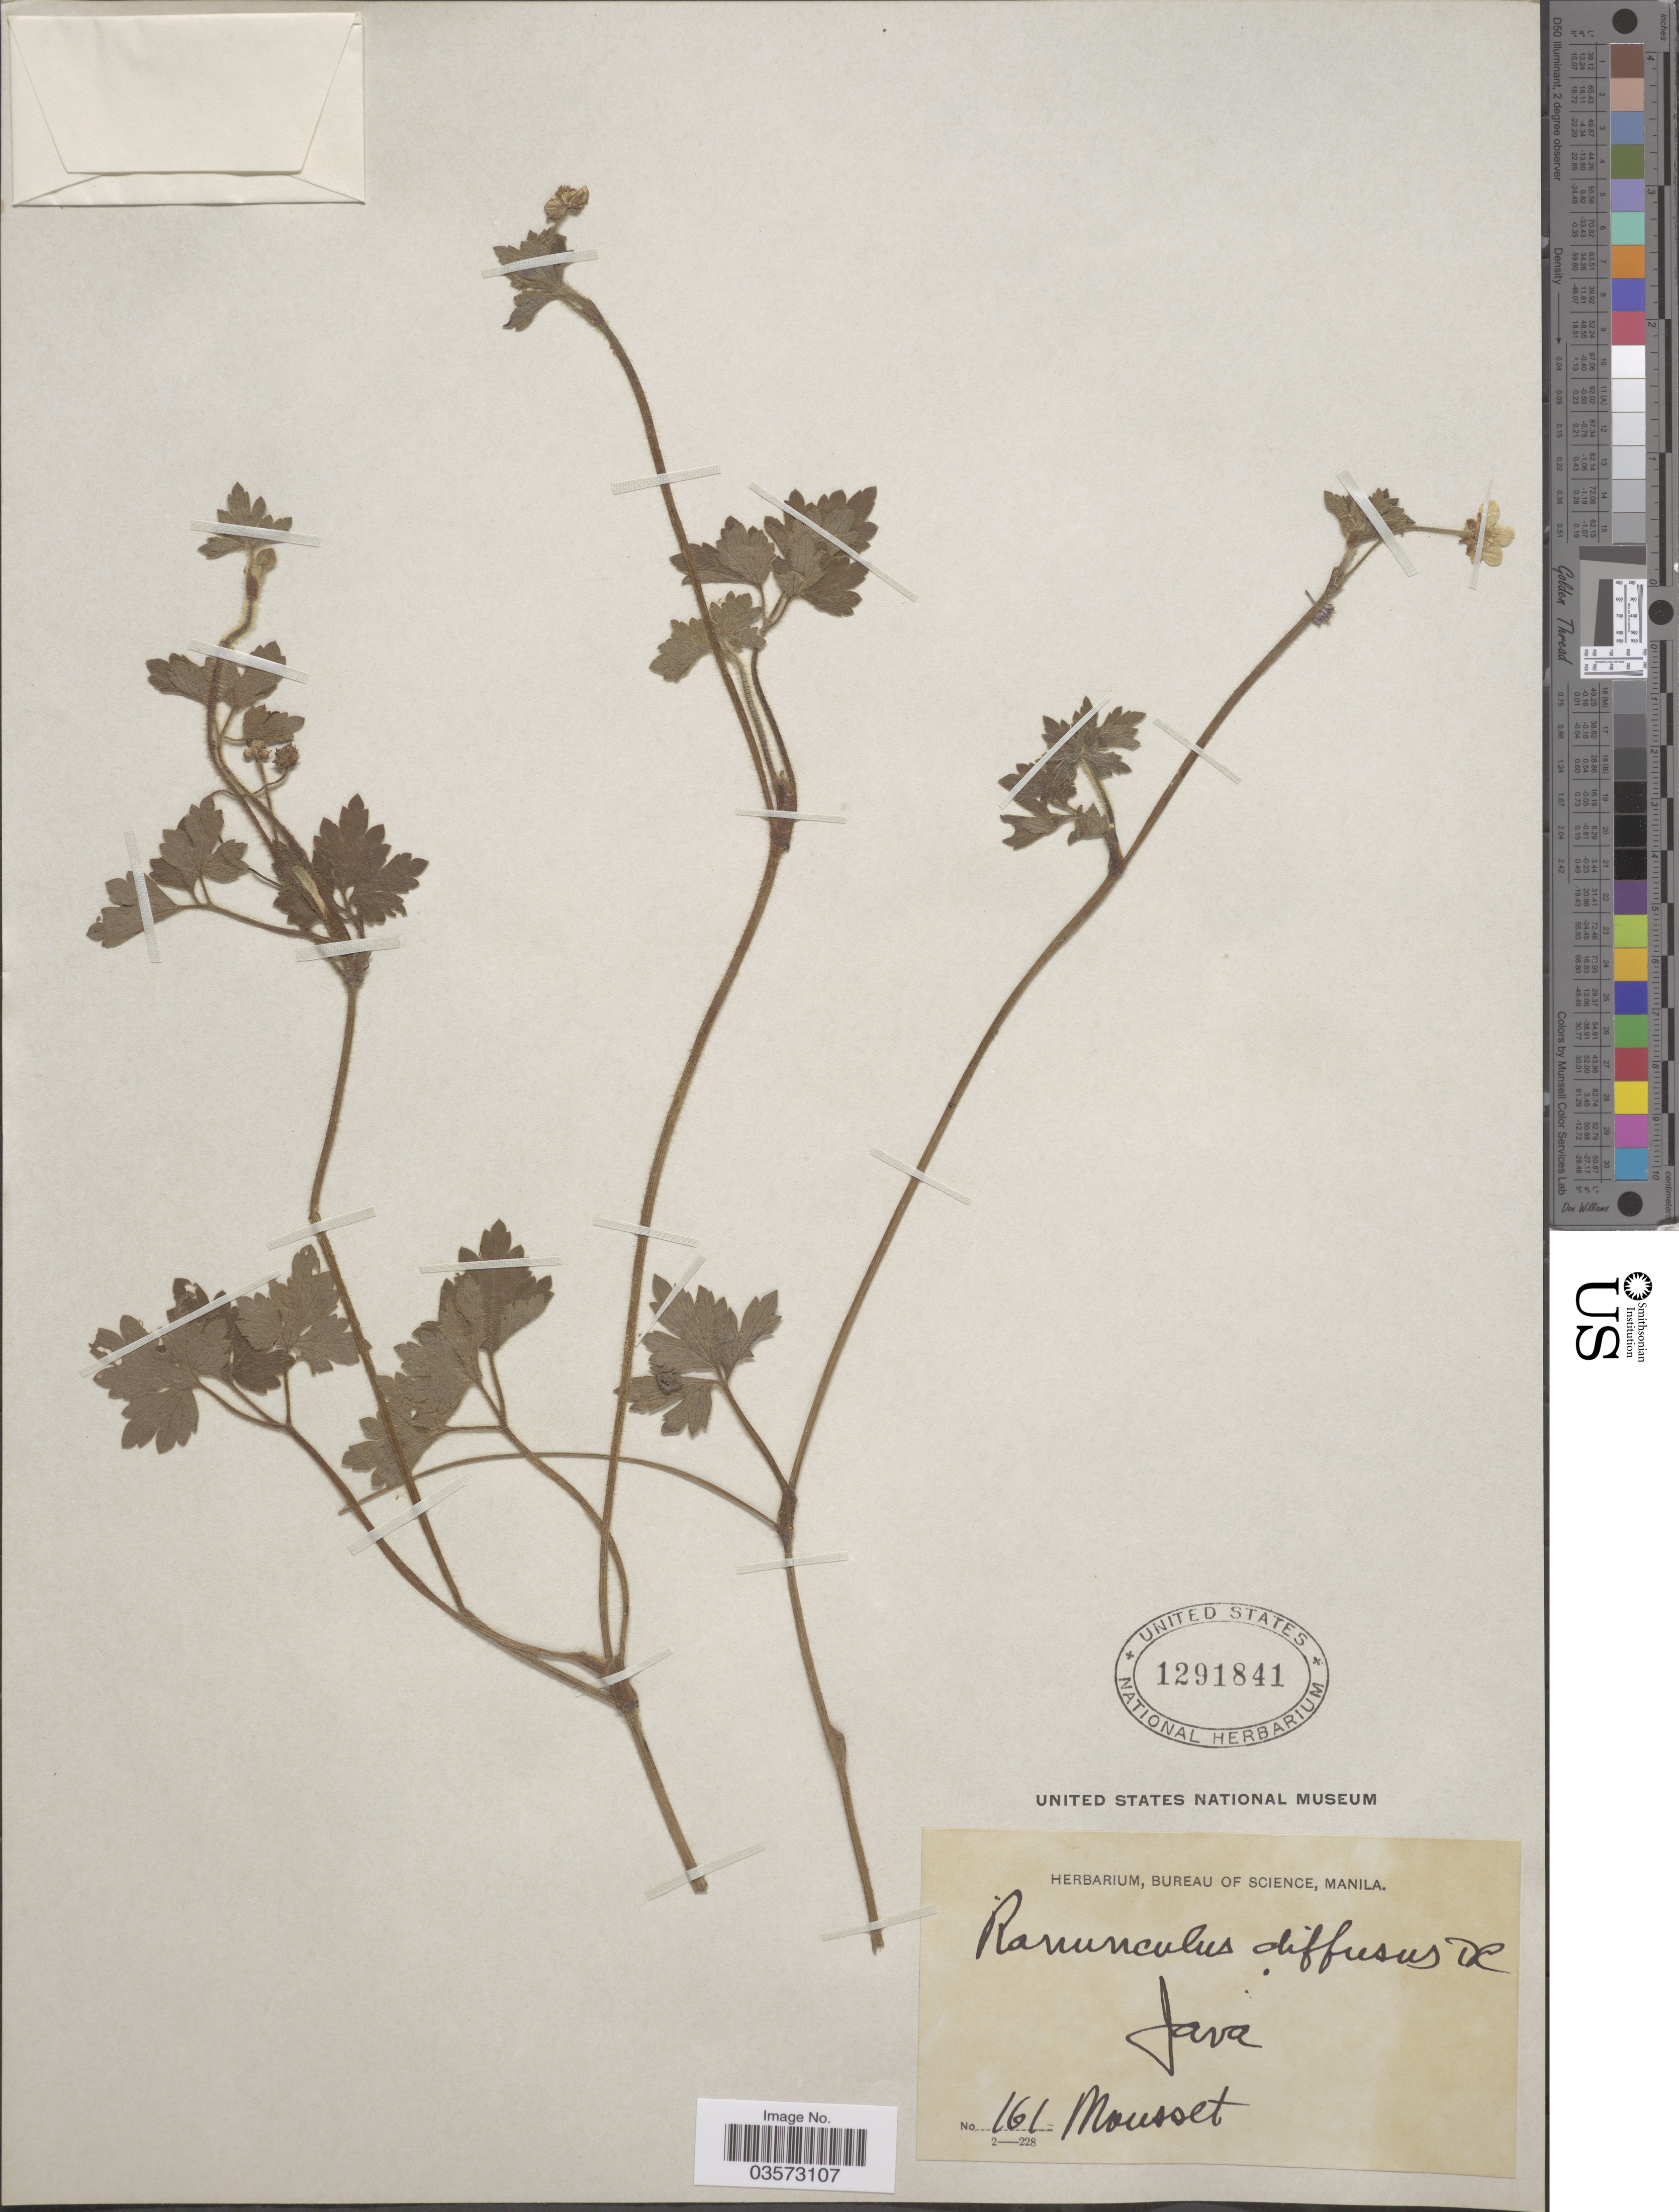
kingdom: Plantae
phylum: Tracheophyta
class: Magnoliopsida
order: Ranunculales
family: Ranunculaceae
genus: Ranunculus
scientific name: Ranunculus diffusus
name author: DC.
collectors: Mousset, --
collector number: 161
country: Indonesia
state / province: Java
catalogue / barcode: US 1291841